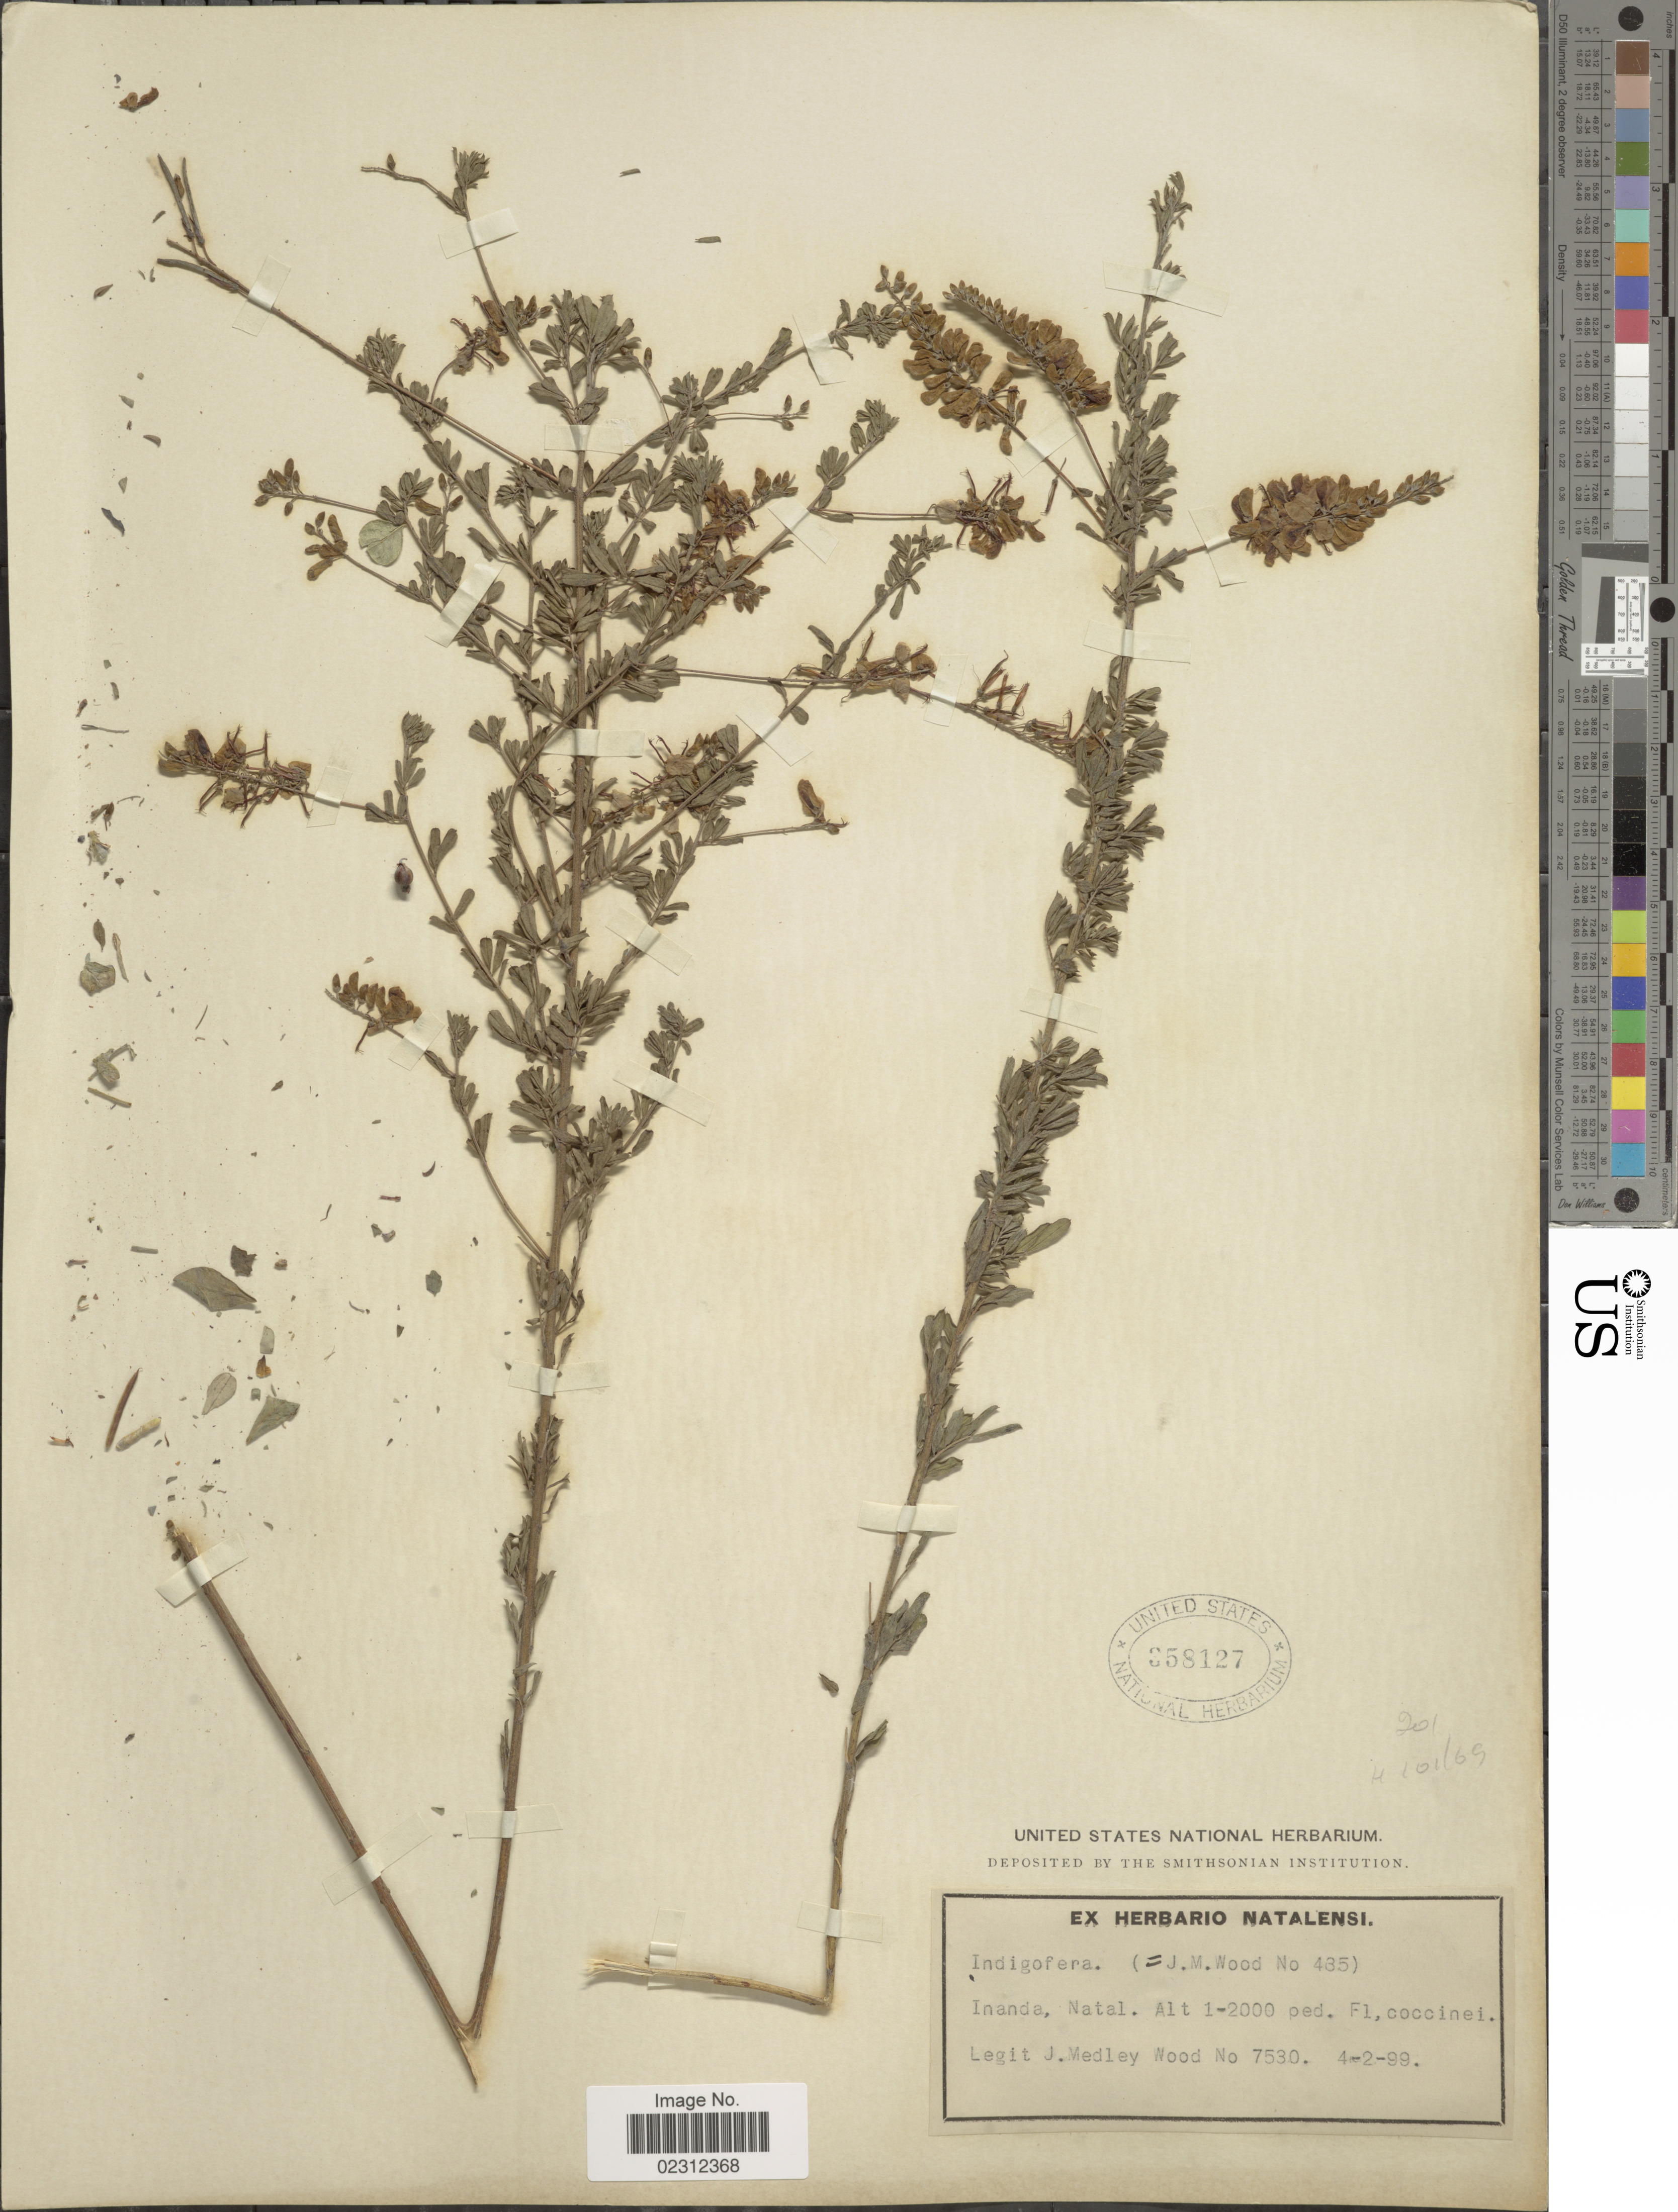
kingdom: Plantae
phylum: Tracheophyta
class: Magnoliopsida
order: Fabales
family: Fabaceae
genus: Indigofera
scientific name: Indigofera sp.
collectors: J. M. Wood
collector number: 7530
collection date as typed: Transcribed d/m/y: 4/2/99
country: South Africa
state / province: KwaZulu-Natal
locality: Inanda, Natal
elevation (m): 305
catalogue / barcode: US 358127